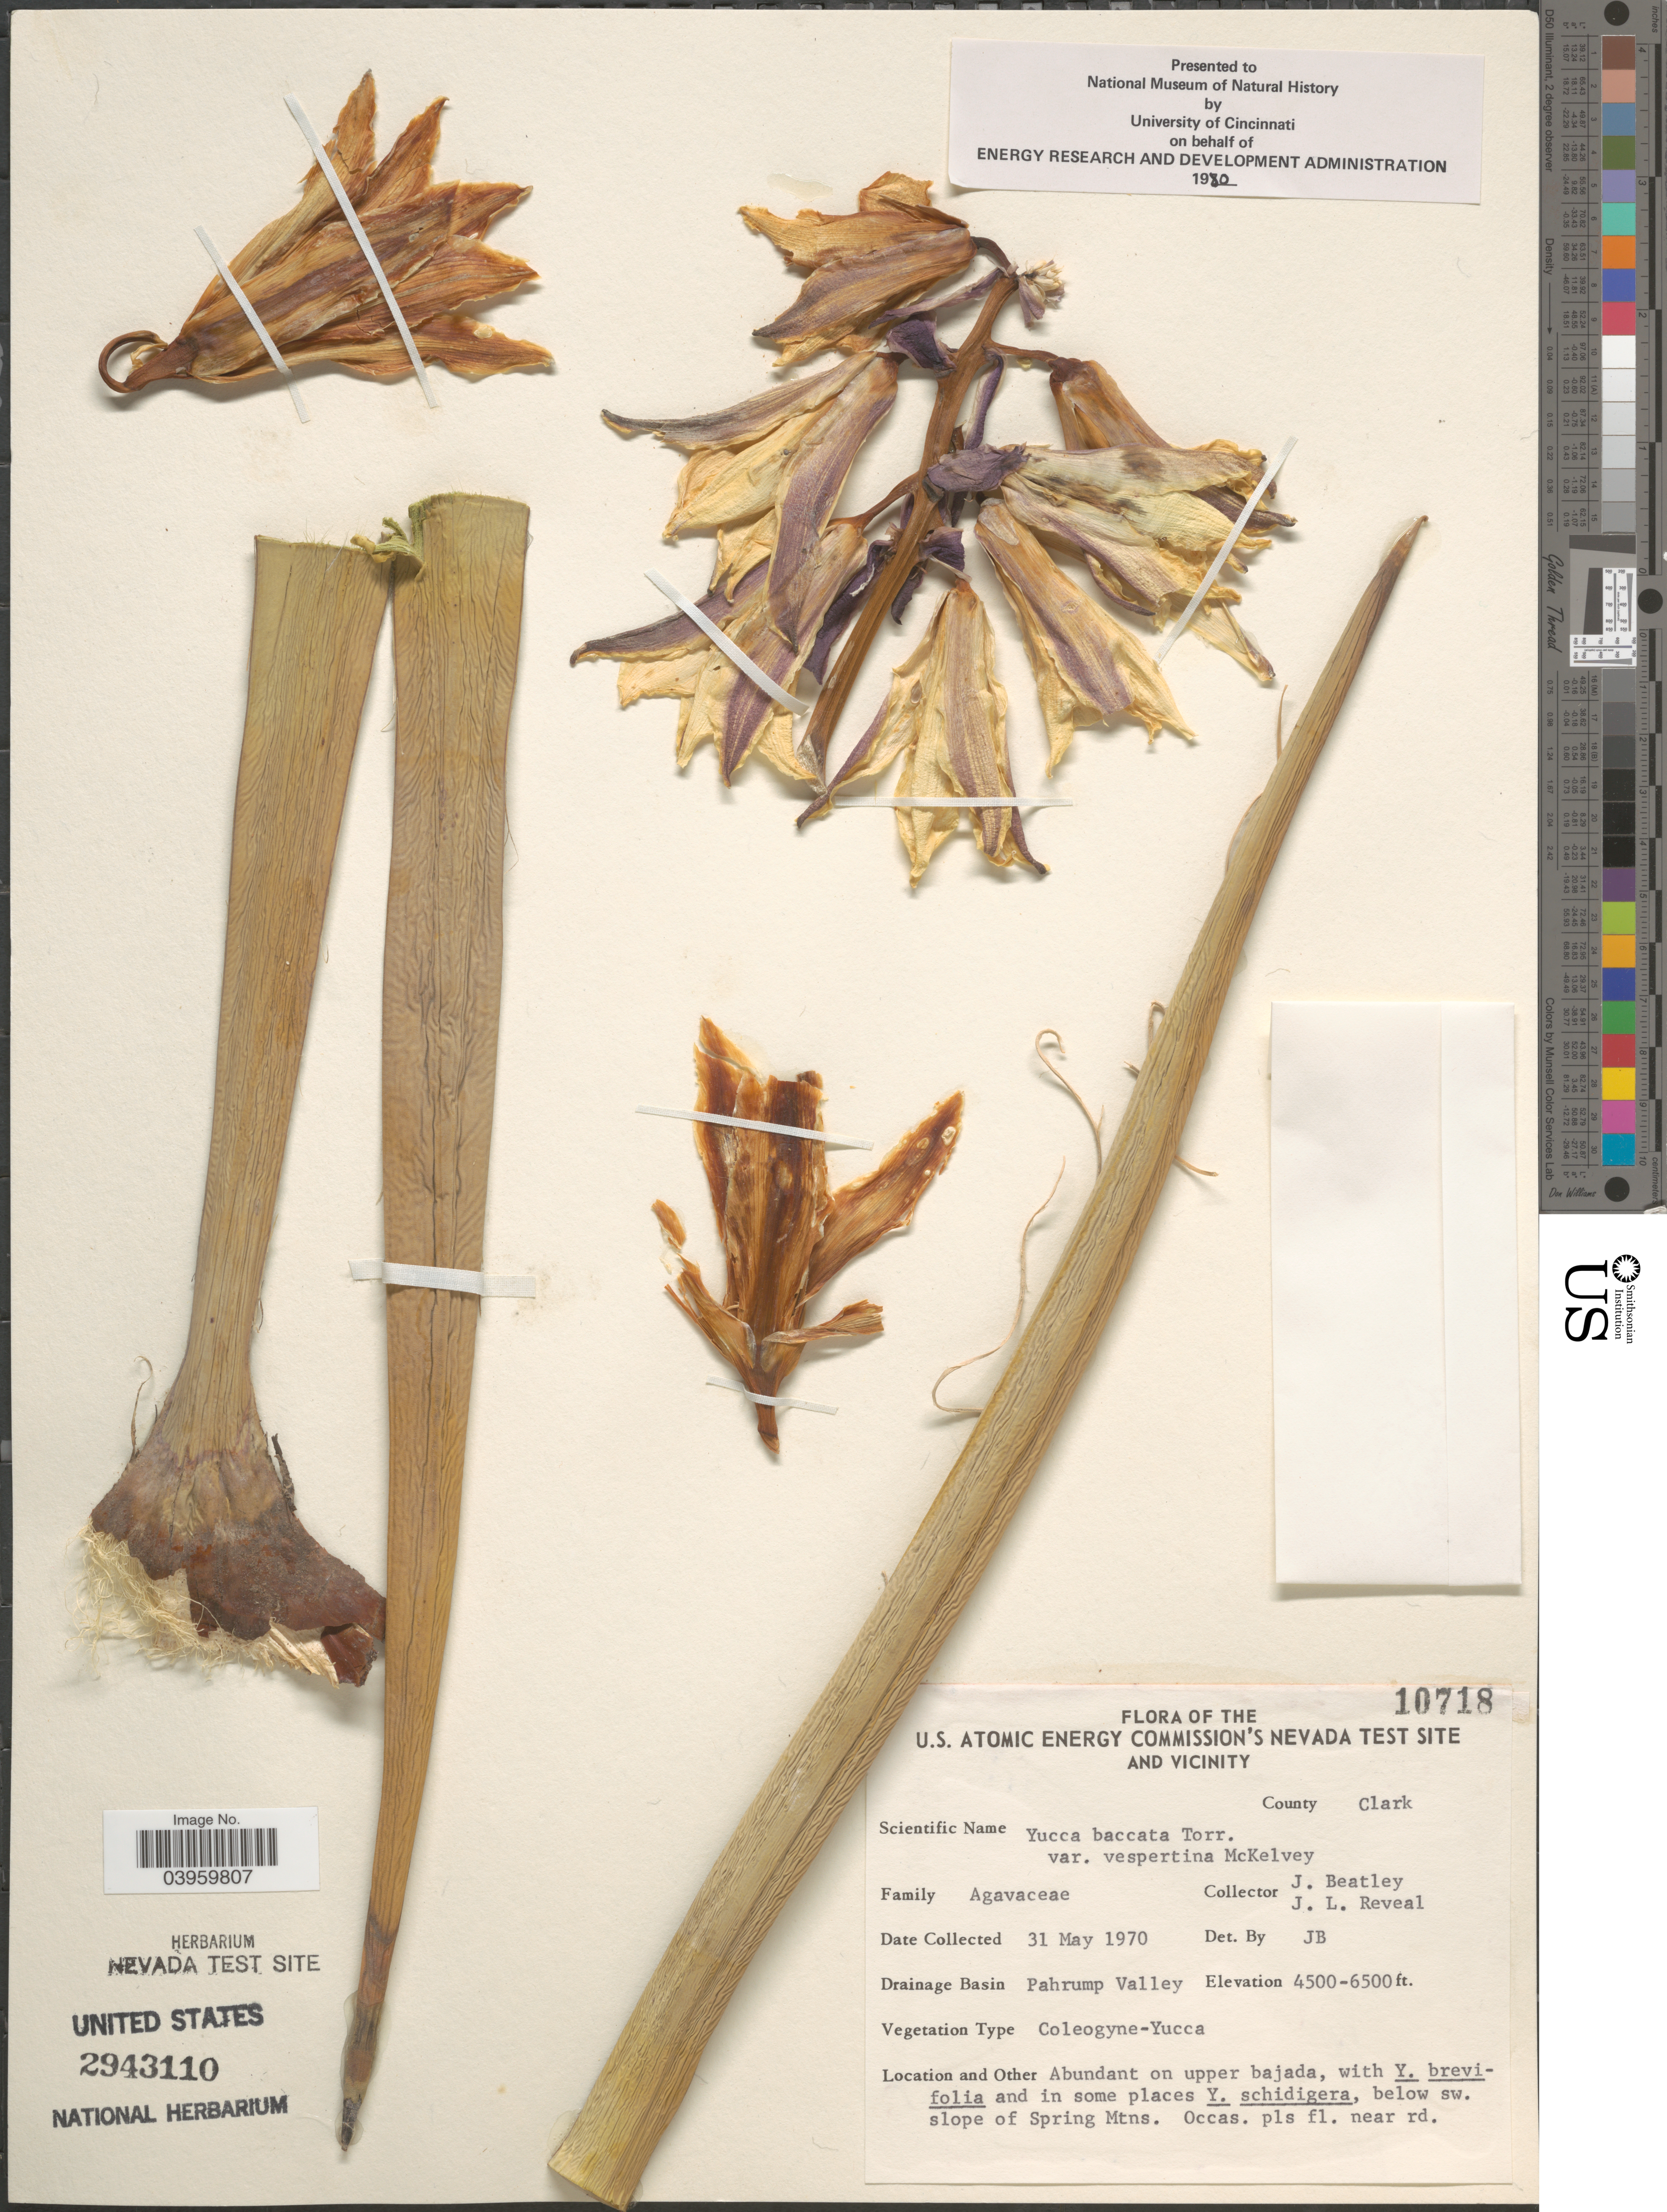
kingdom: Plantae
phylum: Tracheophyta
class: Liliopsida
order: Asparagales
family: Asparagaceae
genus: Yucca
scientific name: Yucca baccata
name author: Torr.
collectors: J. C. Beatley & J. L. Reveal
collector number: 10718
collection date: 1970-05-31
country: United States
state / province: Nevada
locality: The U.S. Atomic Energy Commission's Nevada Test Site and Vicinity. County Clark. Drainage Basin Pahrump Valley. On upper bajada, below sw. slope of Spring Mtns.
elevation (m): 1372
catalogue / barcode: US 2943110